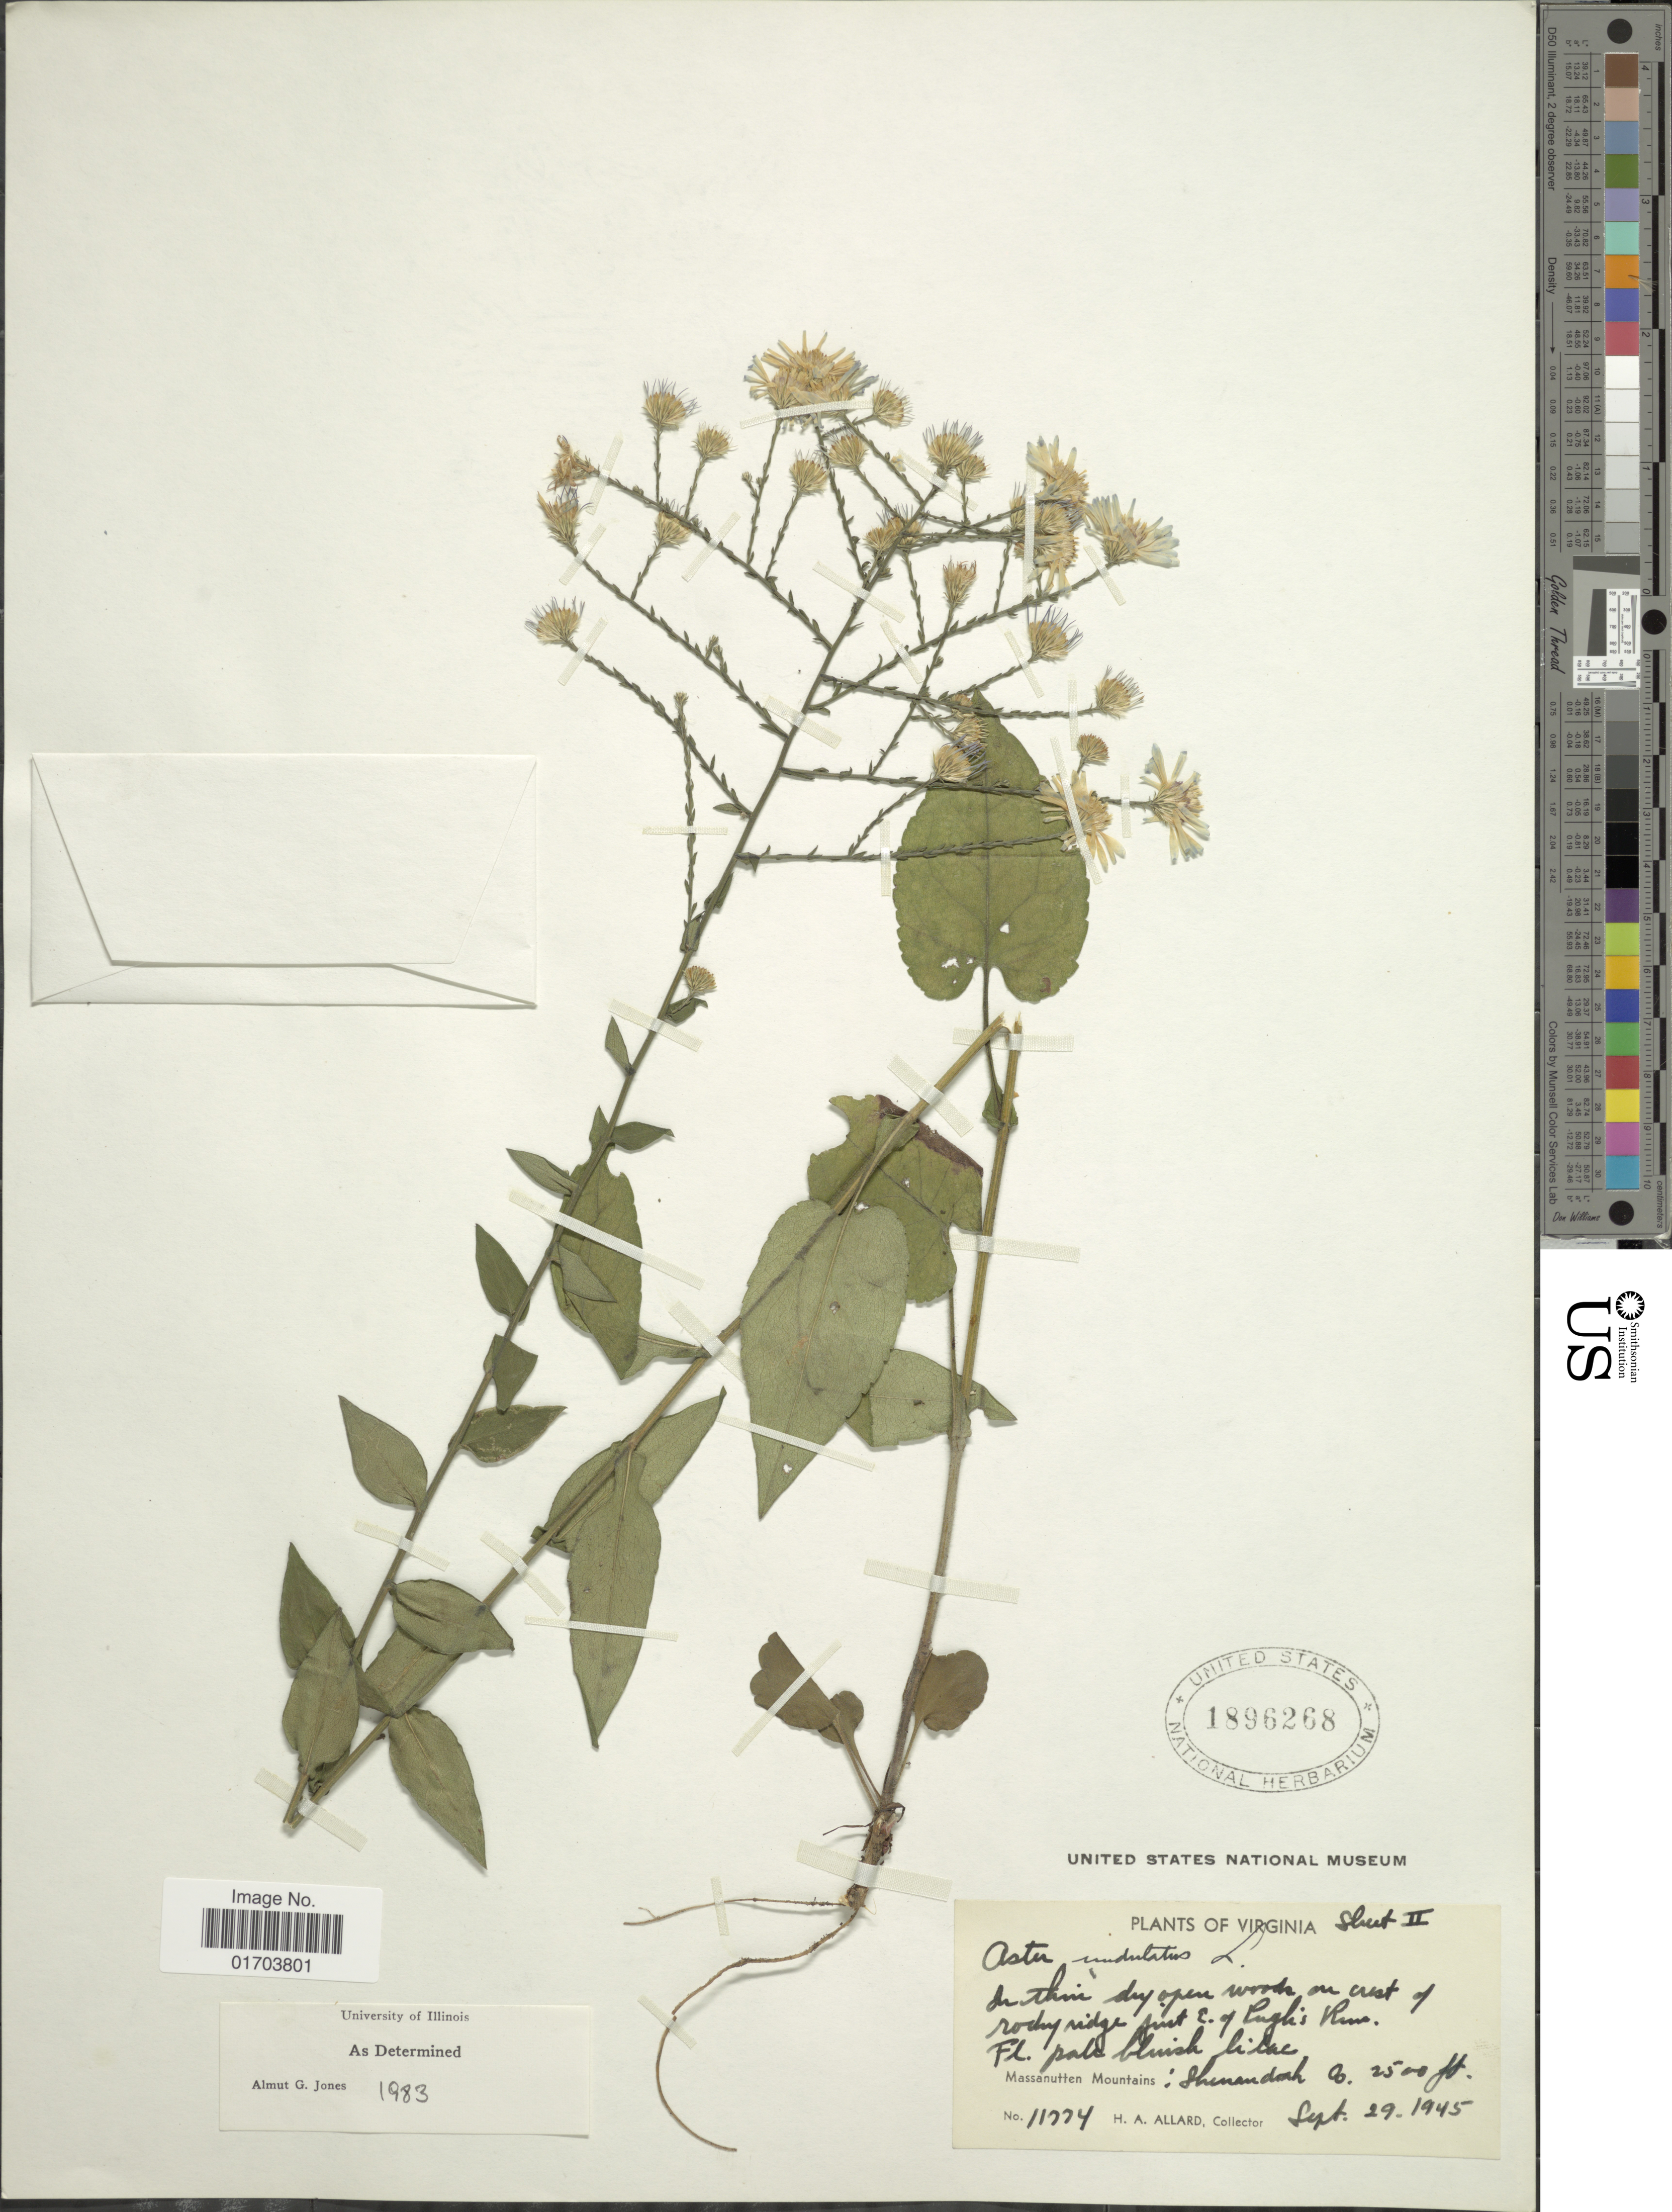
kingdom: Plantae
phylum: Tracheophyta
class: Magnoliopsida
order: Asterales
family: Asteraceae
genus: Symphyotrichum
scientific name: Symphyotrichum undulatum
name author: (L.) G.L. Nesom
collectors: H. A. Allard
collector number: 11774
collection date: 1945-09-29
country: United States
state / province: Virginia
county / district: Shenandoah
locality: In thin dry open woods on crest of rocky ridge just east of Puglis River. Masshutten Mountains.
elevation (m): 762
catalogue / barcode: US 1896268